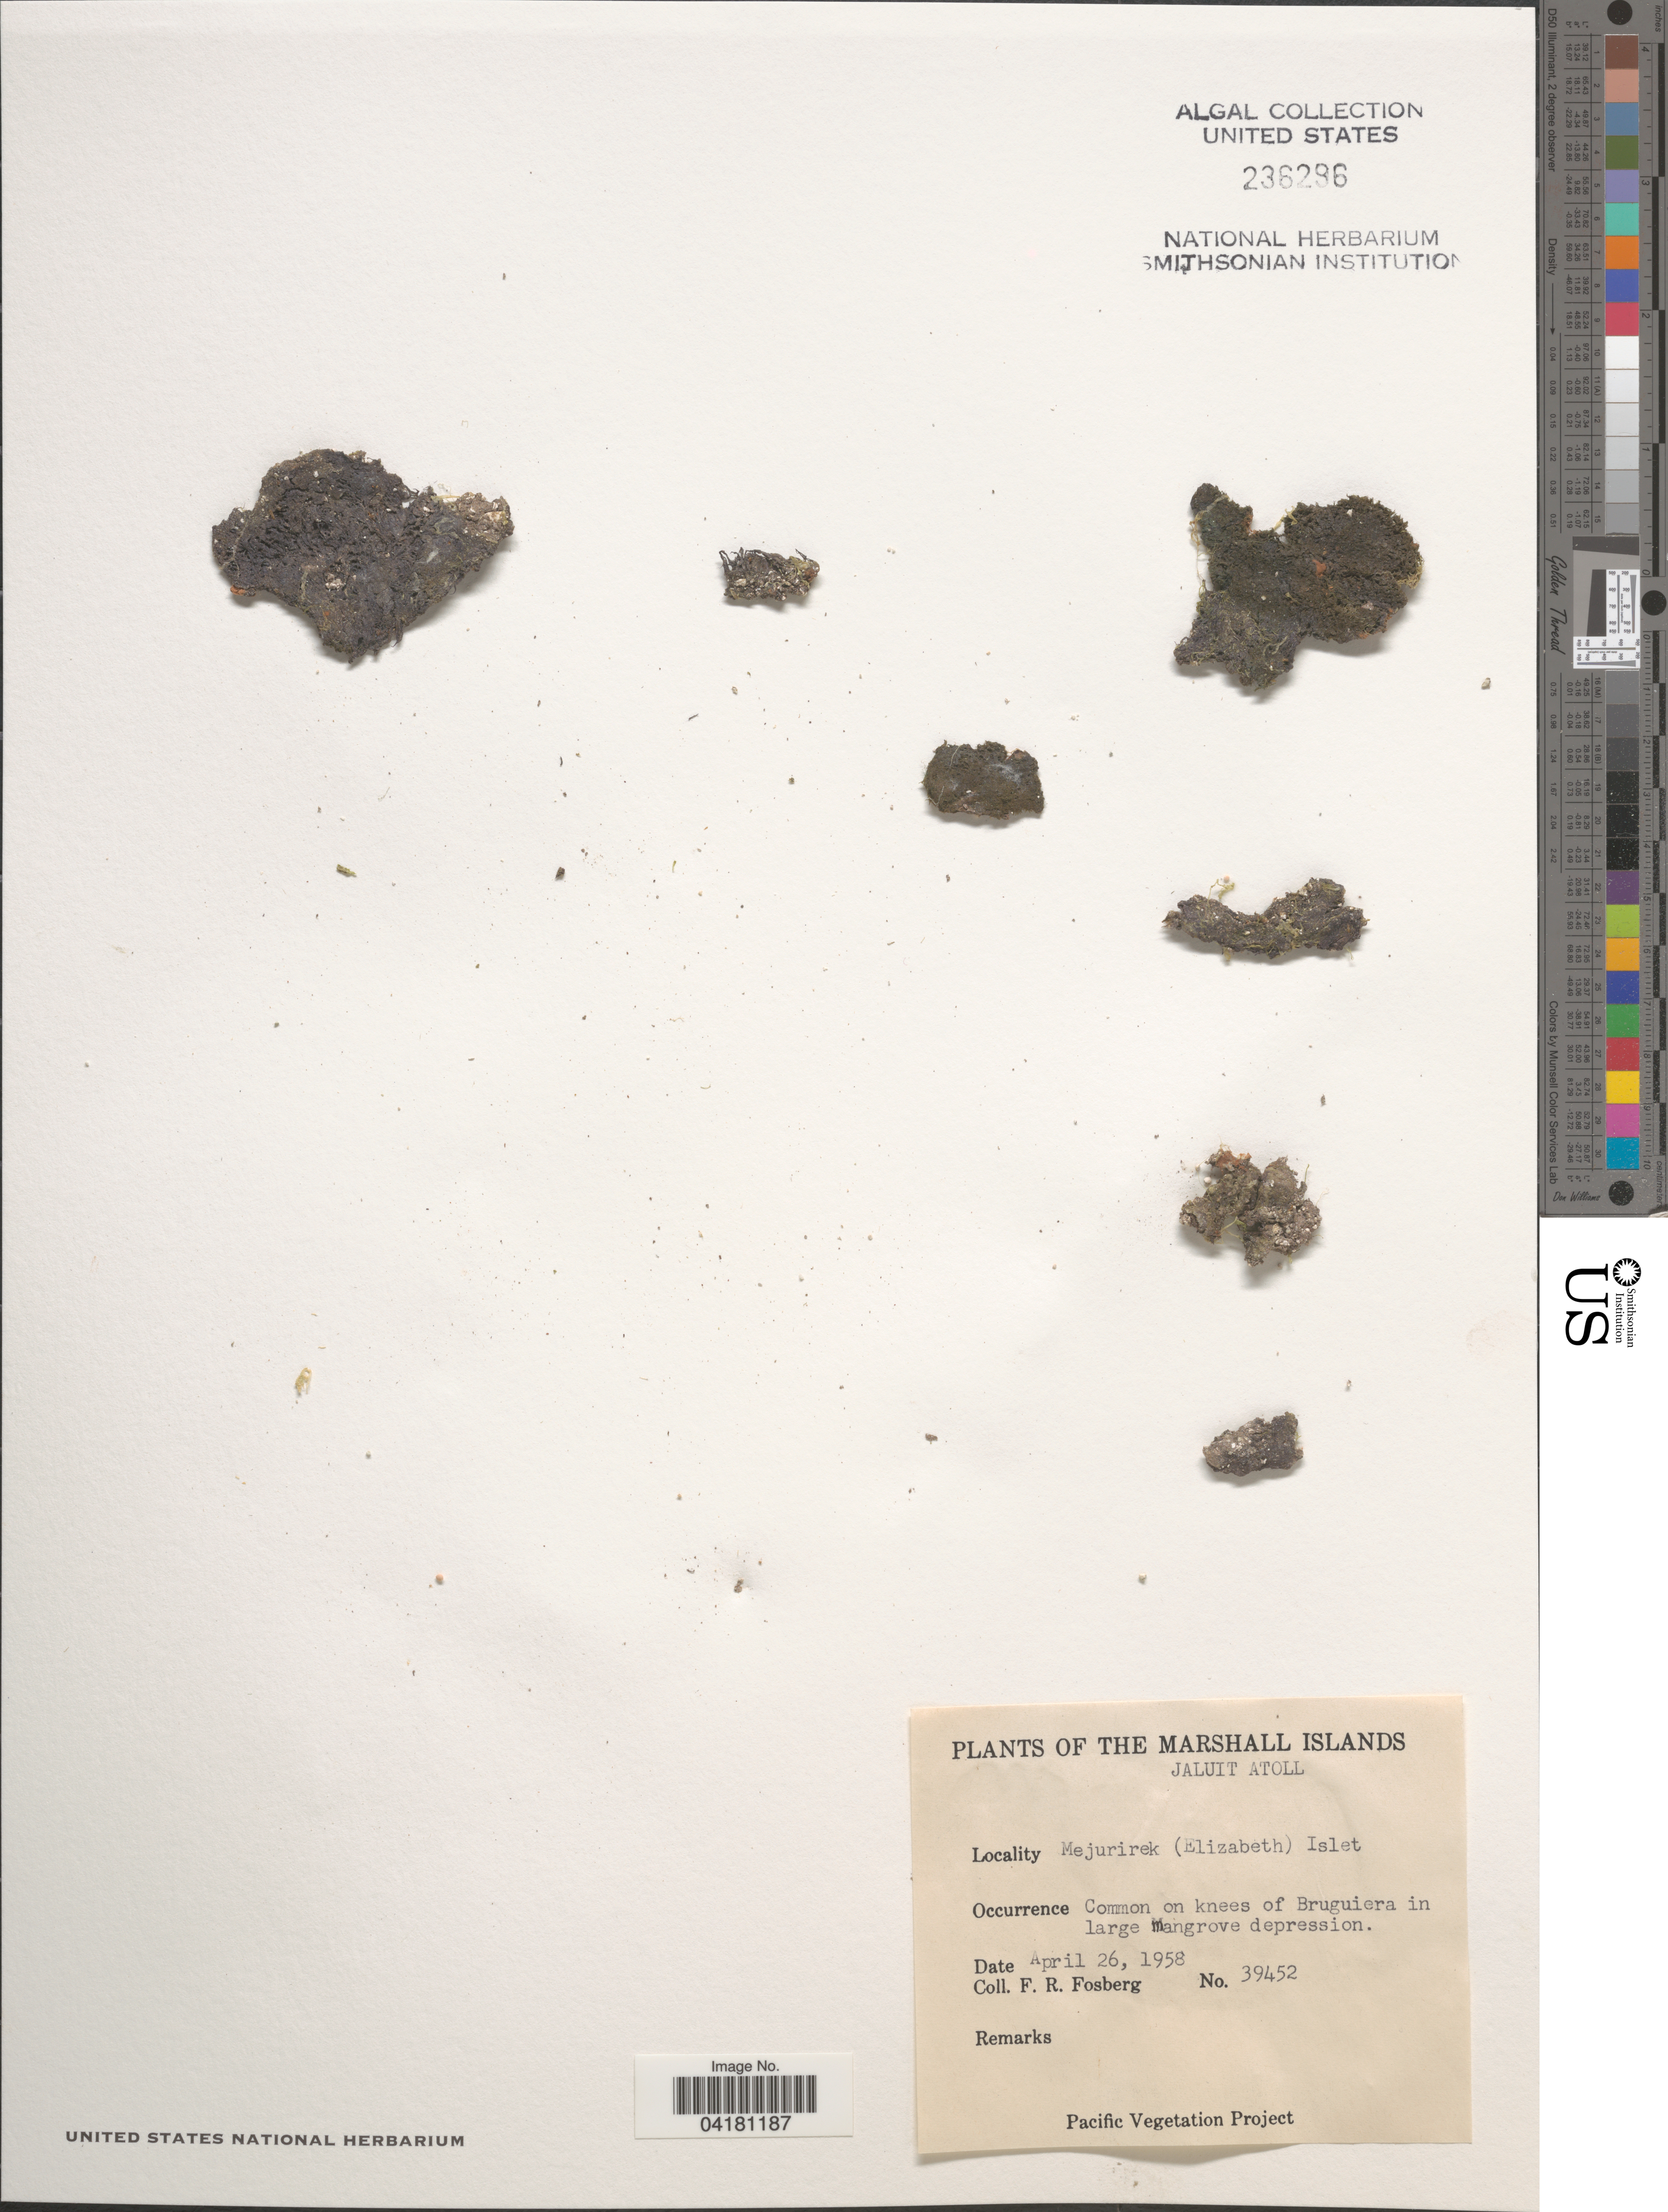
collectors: F. R. Fosberg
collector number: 39452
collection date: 1958-04-26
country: Marshall Islands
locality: Jaluit Atoll. Mejurirek (Elizabeth) Islet. Common on knees of Bruguiera in large mangrove depression.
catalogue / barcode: US 236296